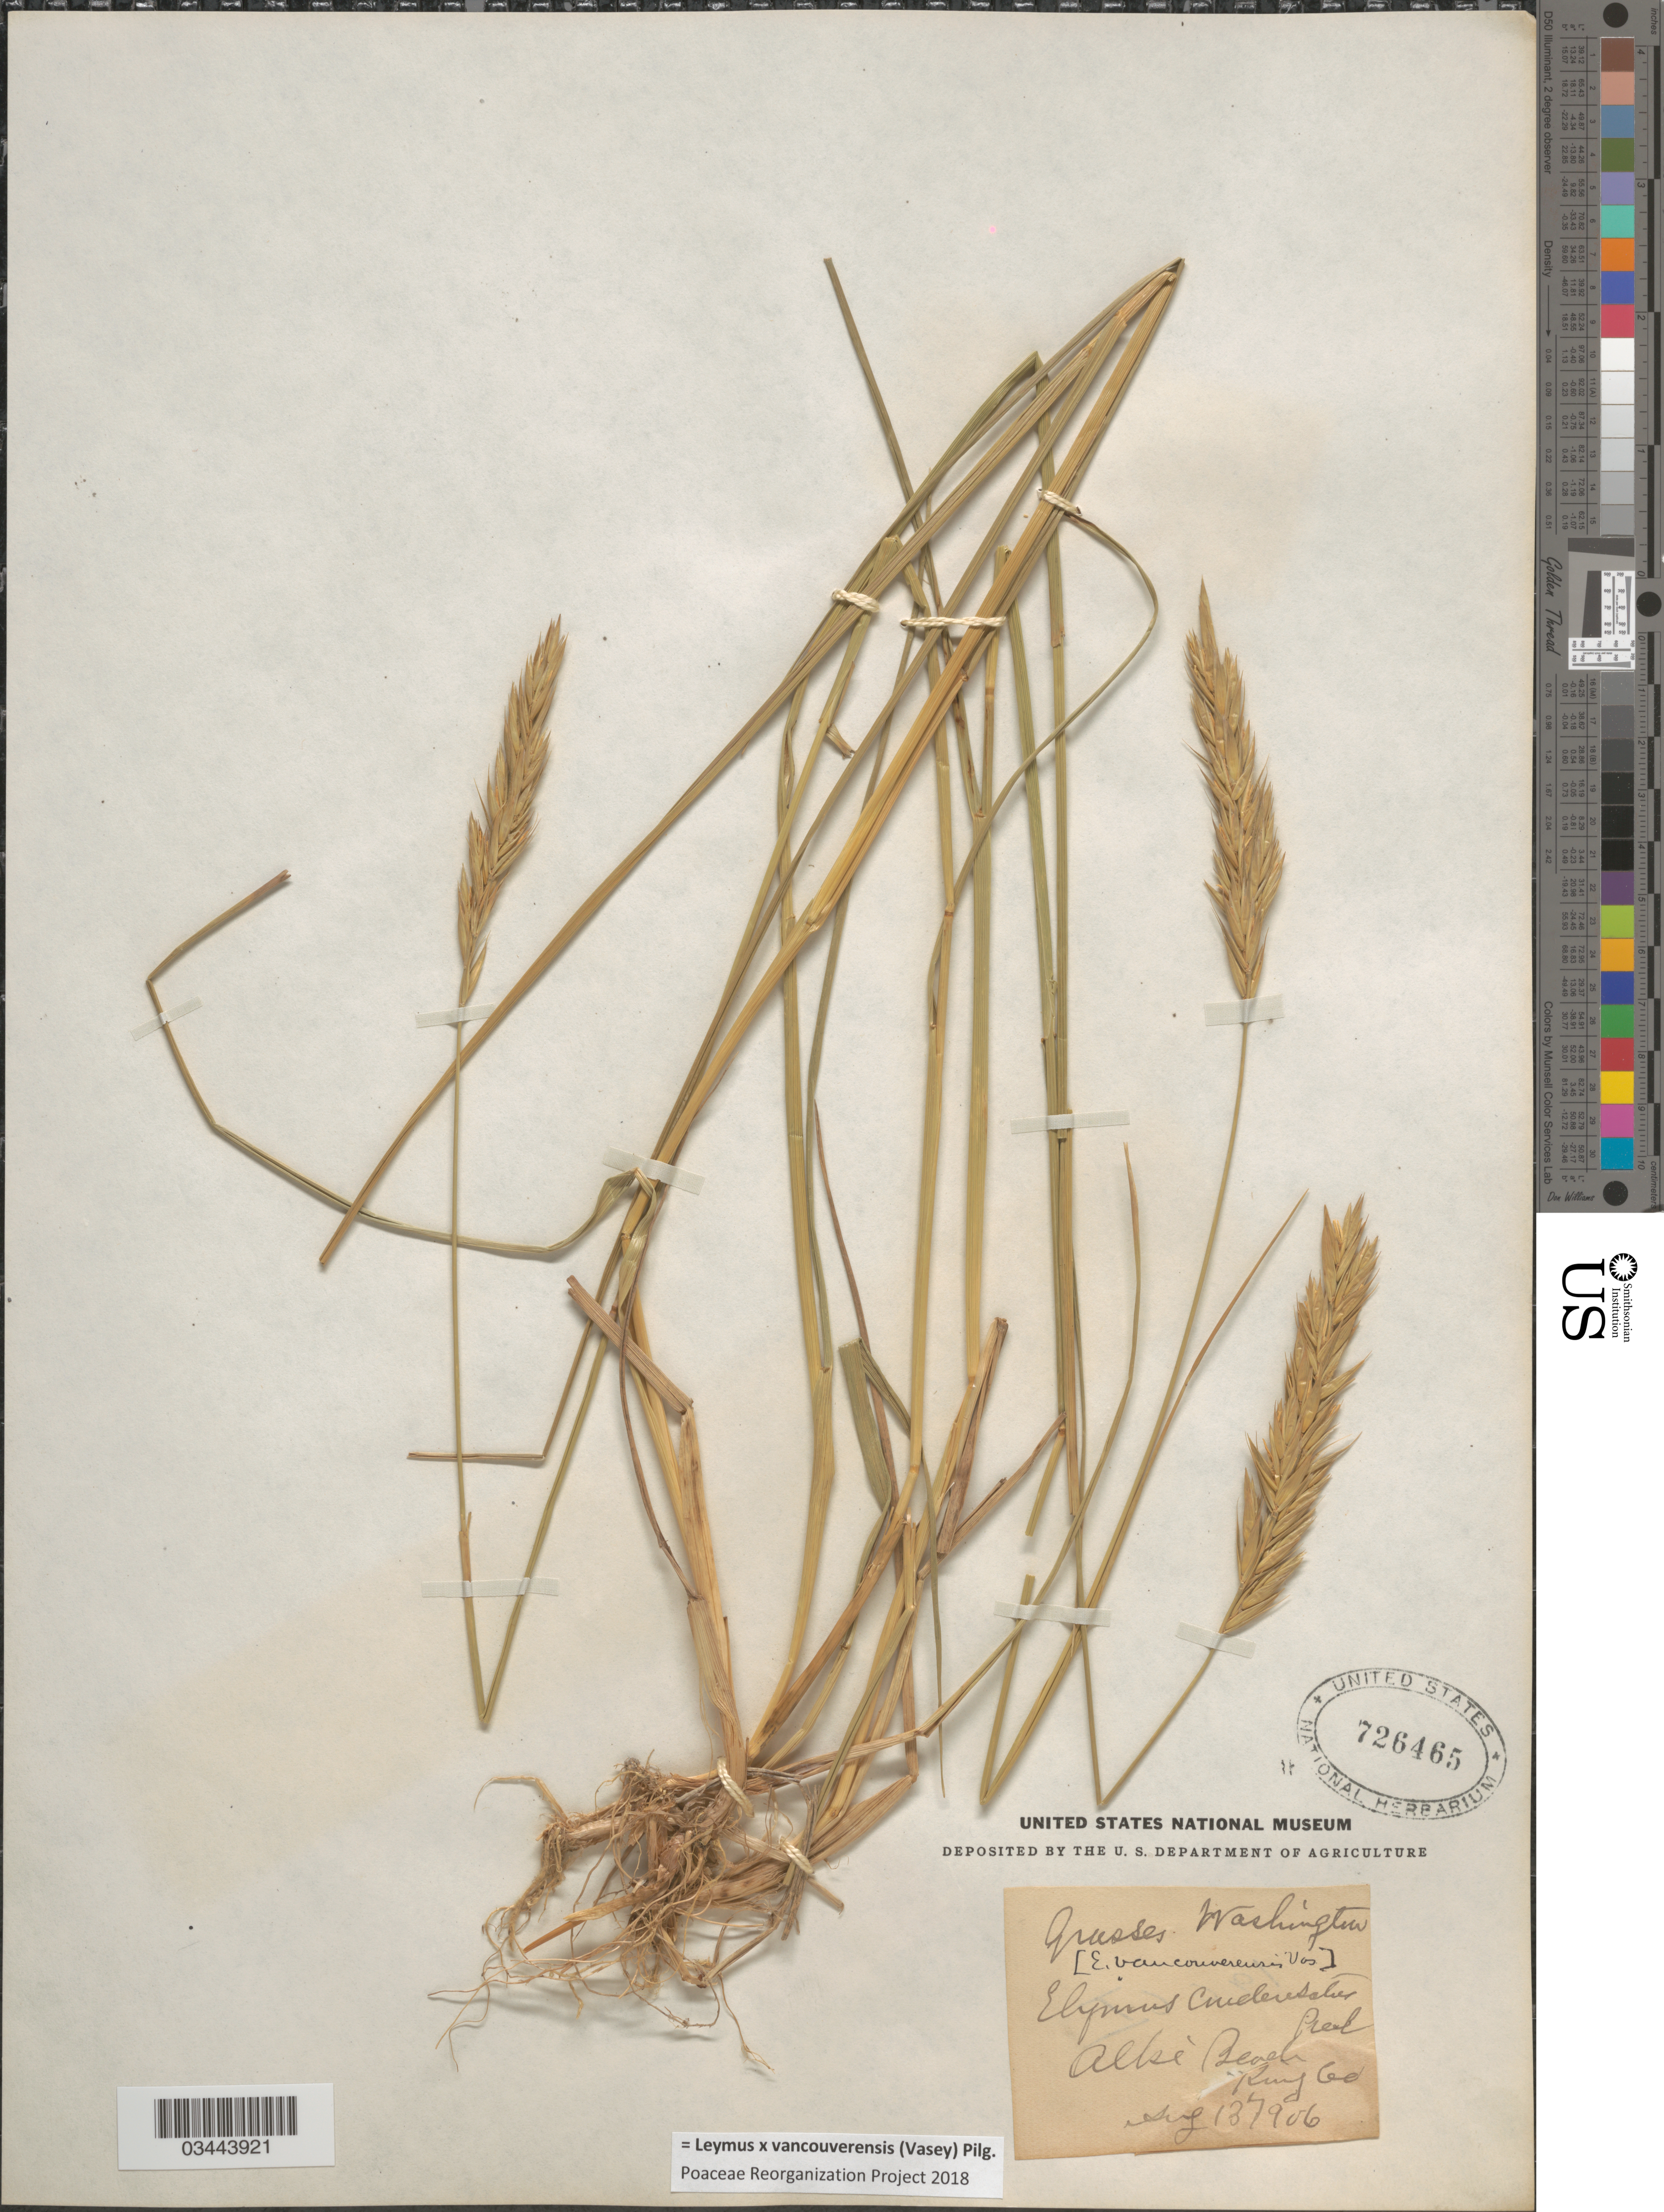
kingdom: Plantae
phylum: Tracheophyta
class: Liliopsida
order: Poales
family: Poaceae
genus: Leymus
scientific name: Leymus x vancouverensis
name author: (Vasey) Pilg.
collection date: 1906-08-13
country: United States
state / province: Washington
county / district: King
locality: Alki Beach. King Co.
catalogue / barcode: US 726465